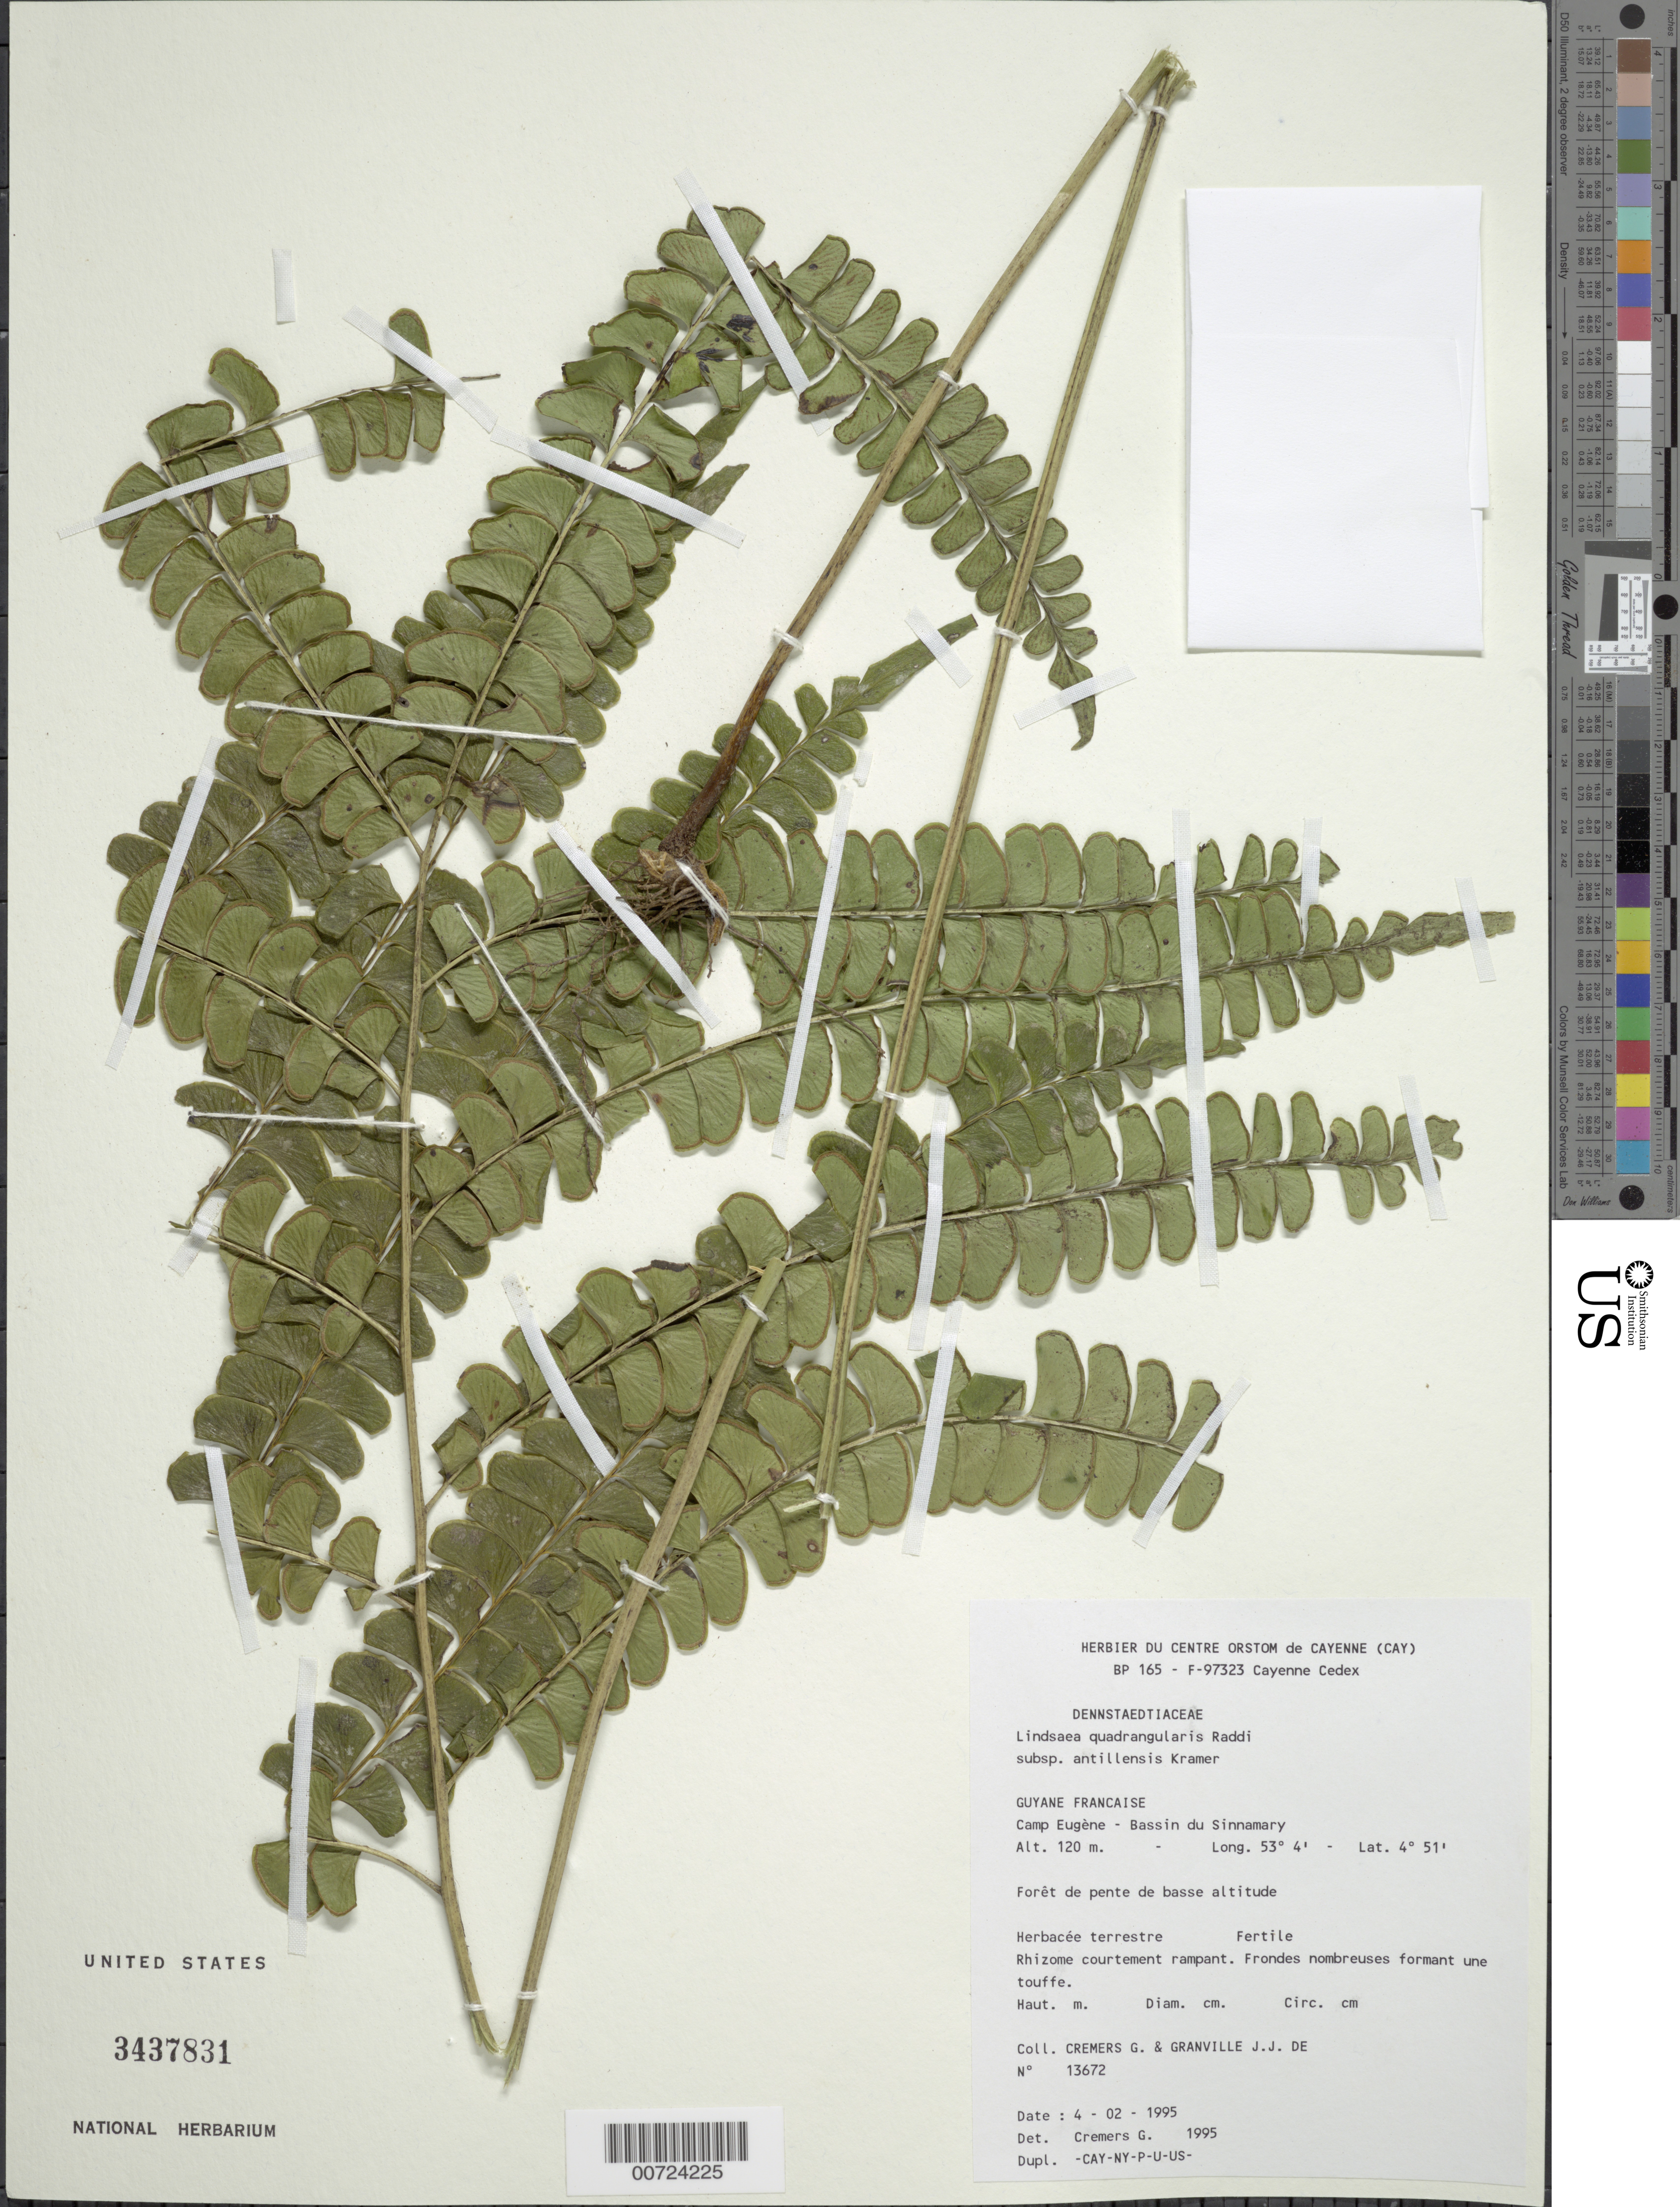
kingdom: Plantae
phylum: Tracheophyta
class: Polypodiopsida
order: Polypodiales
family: Lindsaeaceae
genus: Lindsaea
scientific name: Lindsaea quadrangularis subsp. antillensis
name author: K.U. Kramer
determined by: Cremers, Georges A.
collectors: G. Cremers & J.-J. de Granville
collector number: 13672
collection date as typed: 4-Feb-95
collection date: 1995-02-04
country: French Guiana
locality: Camp Eugène, Bassin du Sinnamary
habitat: Forest on low slope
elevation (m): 120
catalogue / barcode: US 3437831